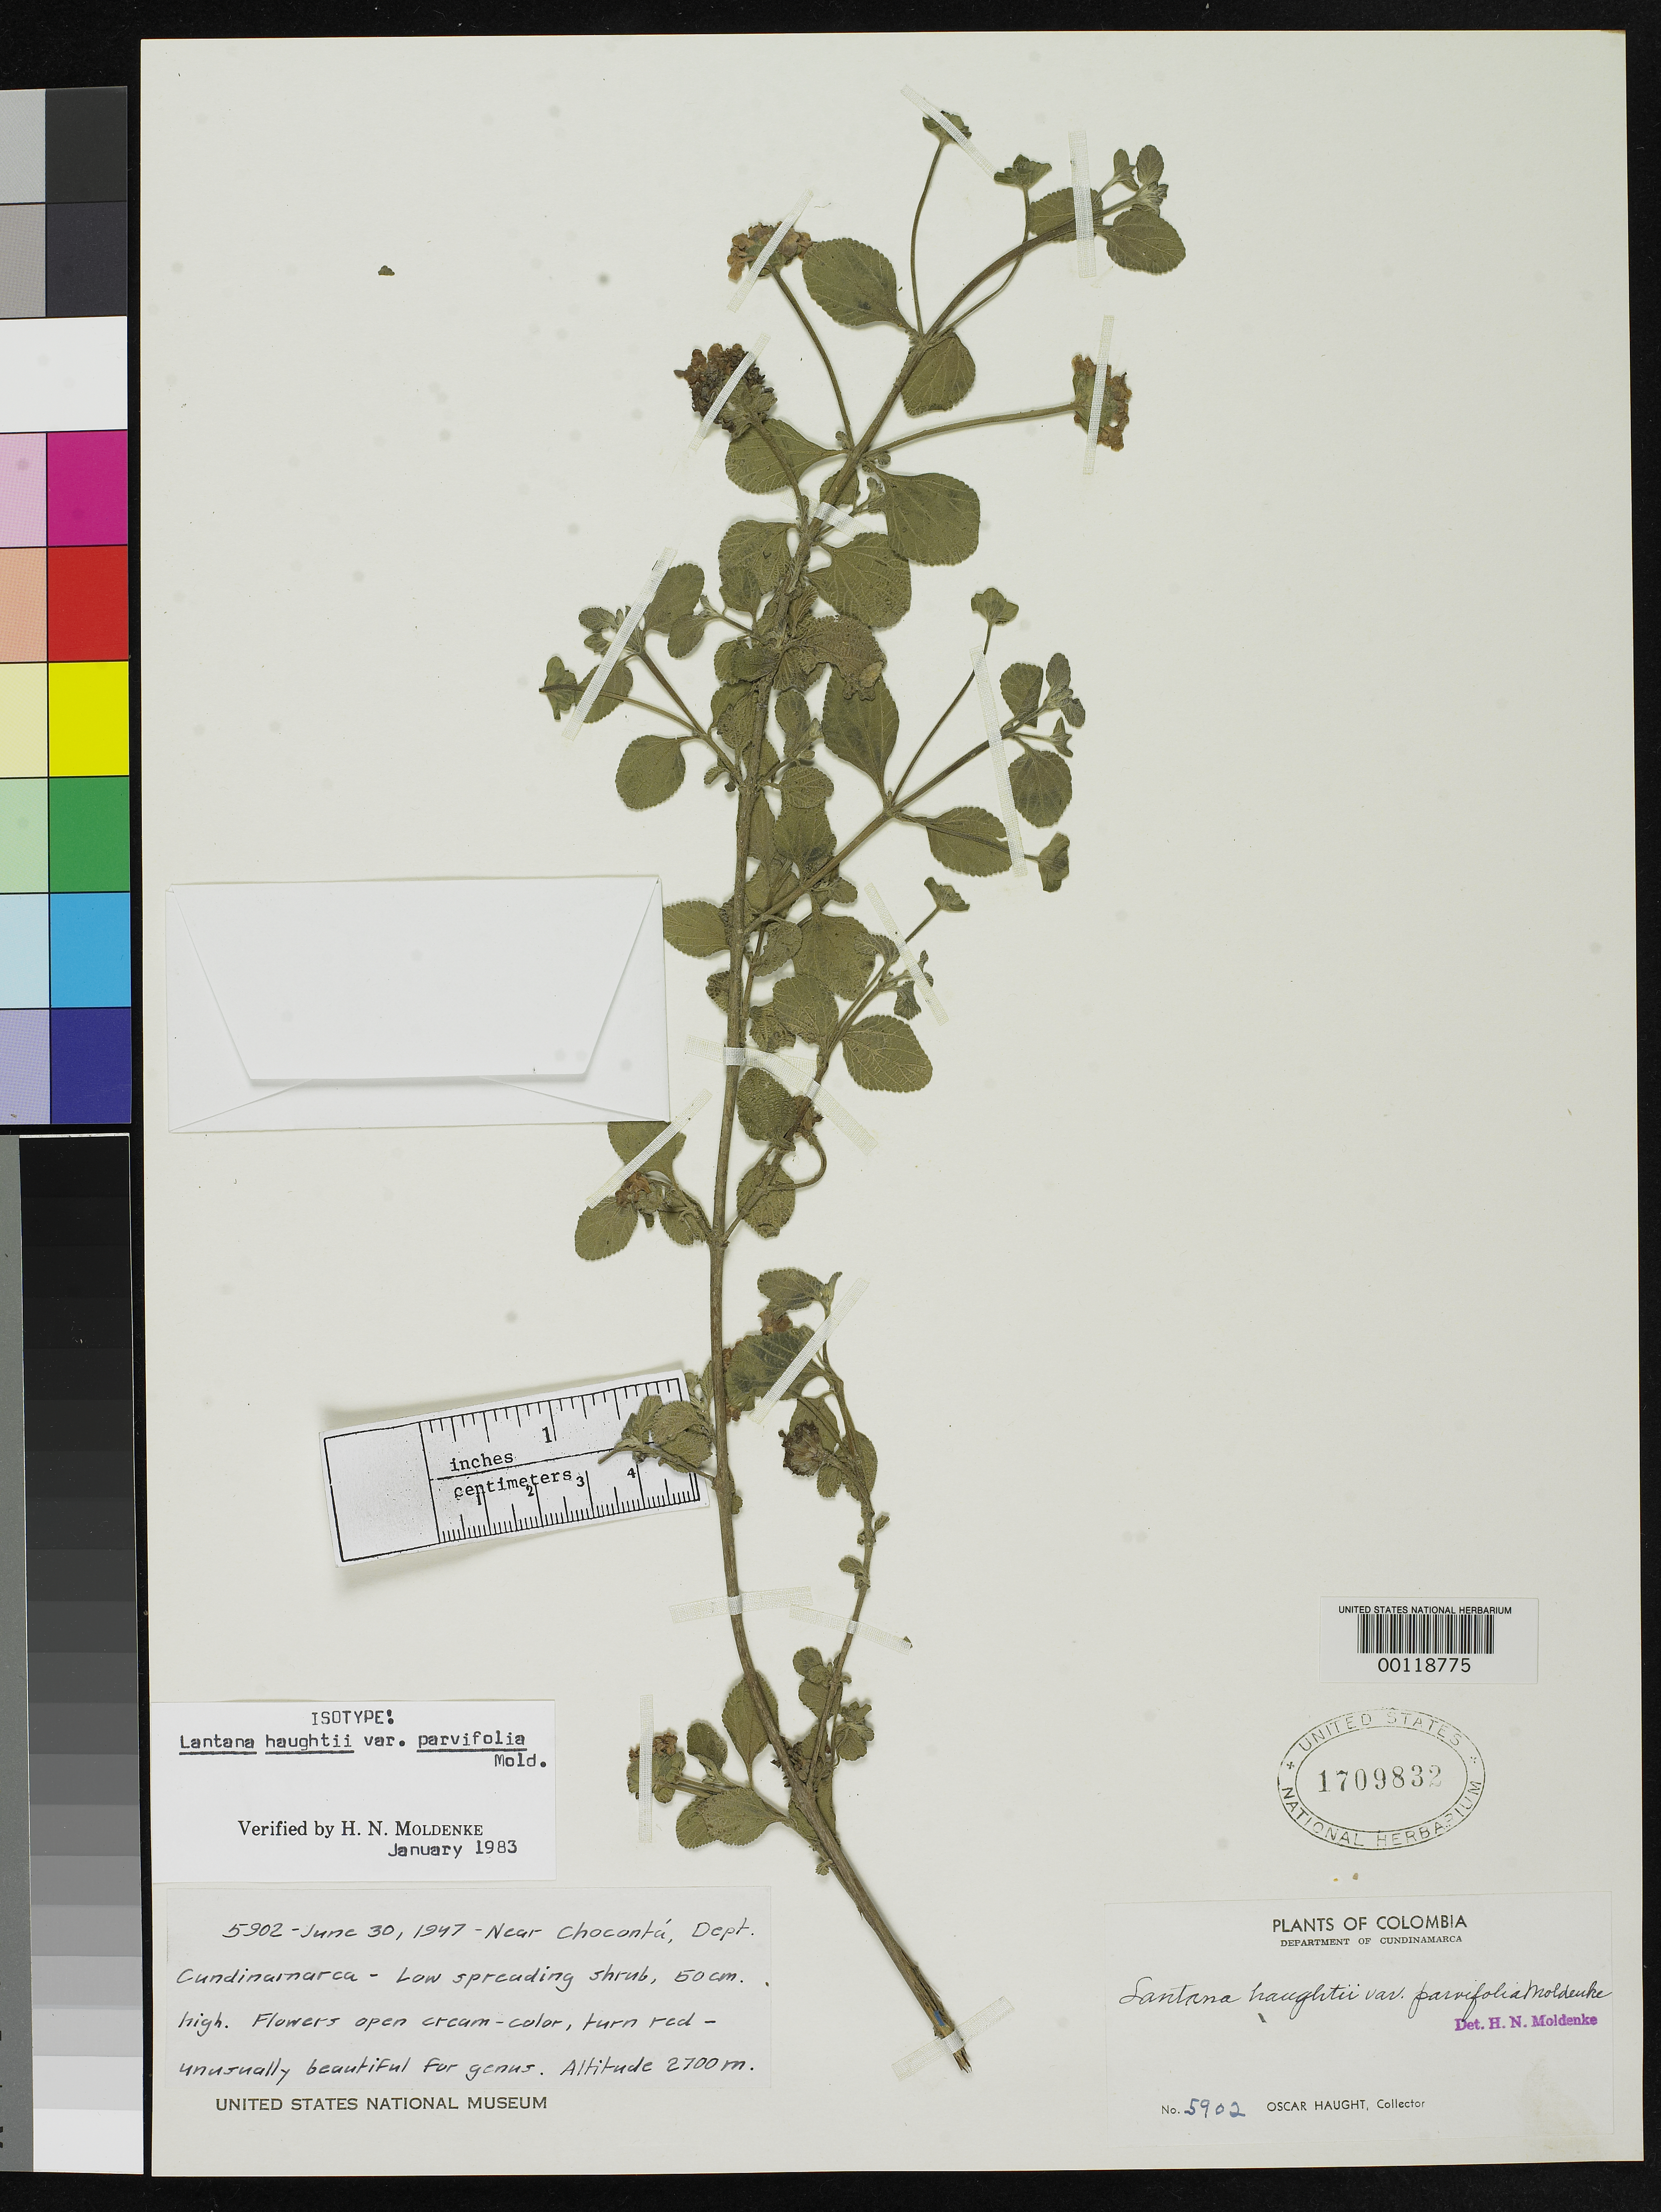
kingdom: Plantae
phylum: Tracheophyta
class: Magnoliopsida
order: Lamiales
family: Verbenaceae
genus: Lantana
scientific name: Lantana haughtii var. parvifolia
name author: Moldenke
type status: Isotype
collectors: O. L. Haught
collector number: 5902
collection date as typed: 30 Jun 1947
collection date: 1947-06-30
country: Colombia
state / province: Cundinamarca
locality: Near Choconta.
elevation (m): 2700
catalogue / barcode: US 1709832